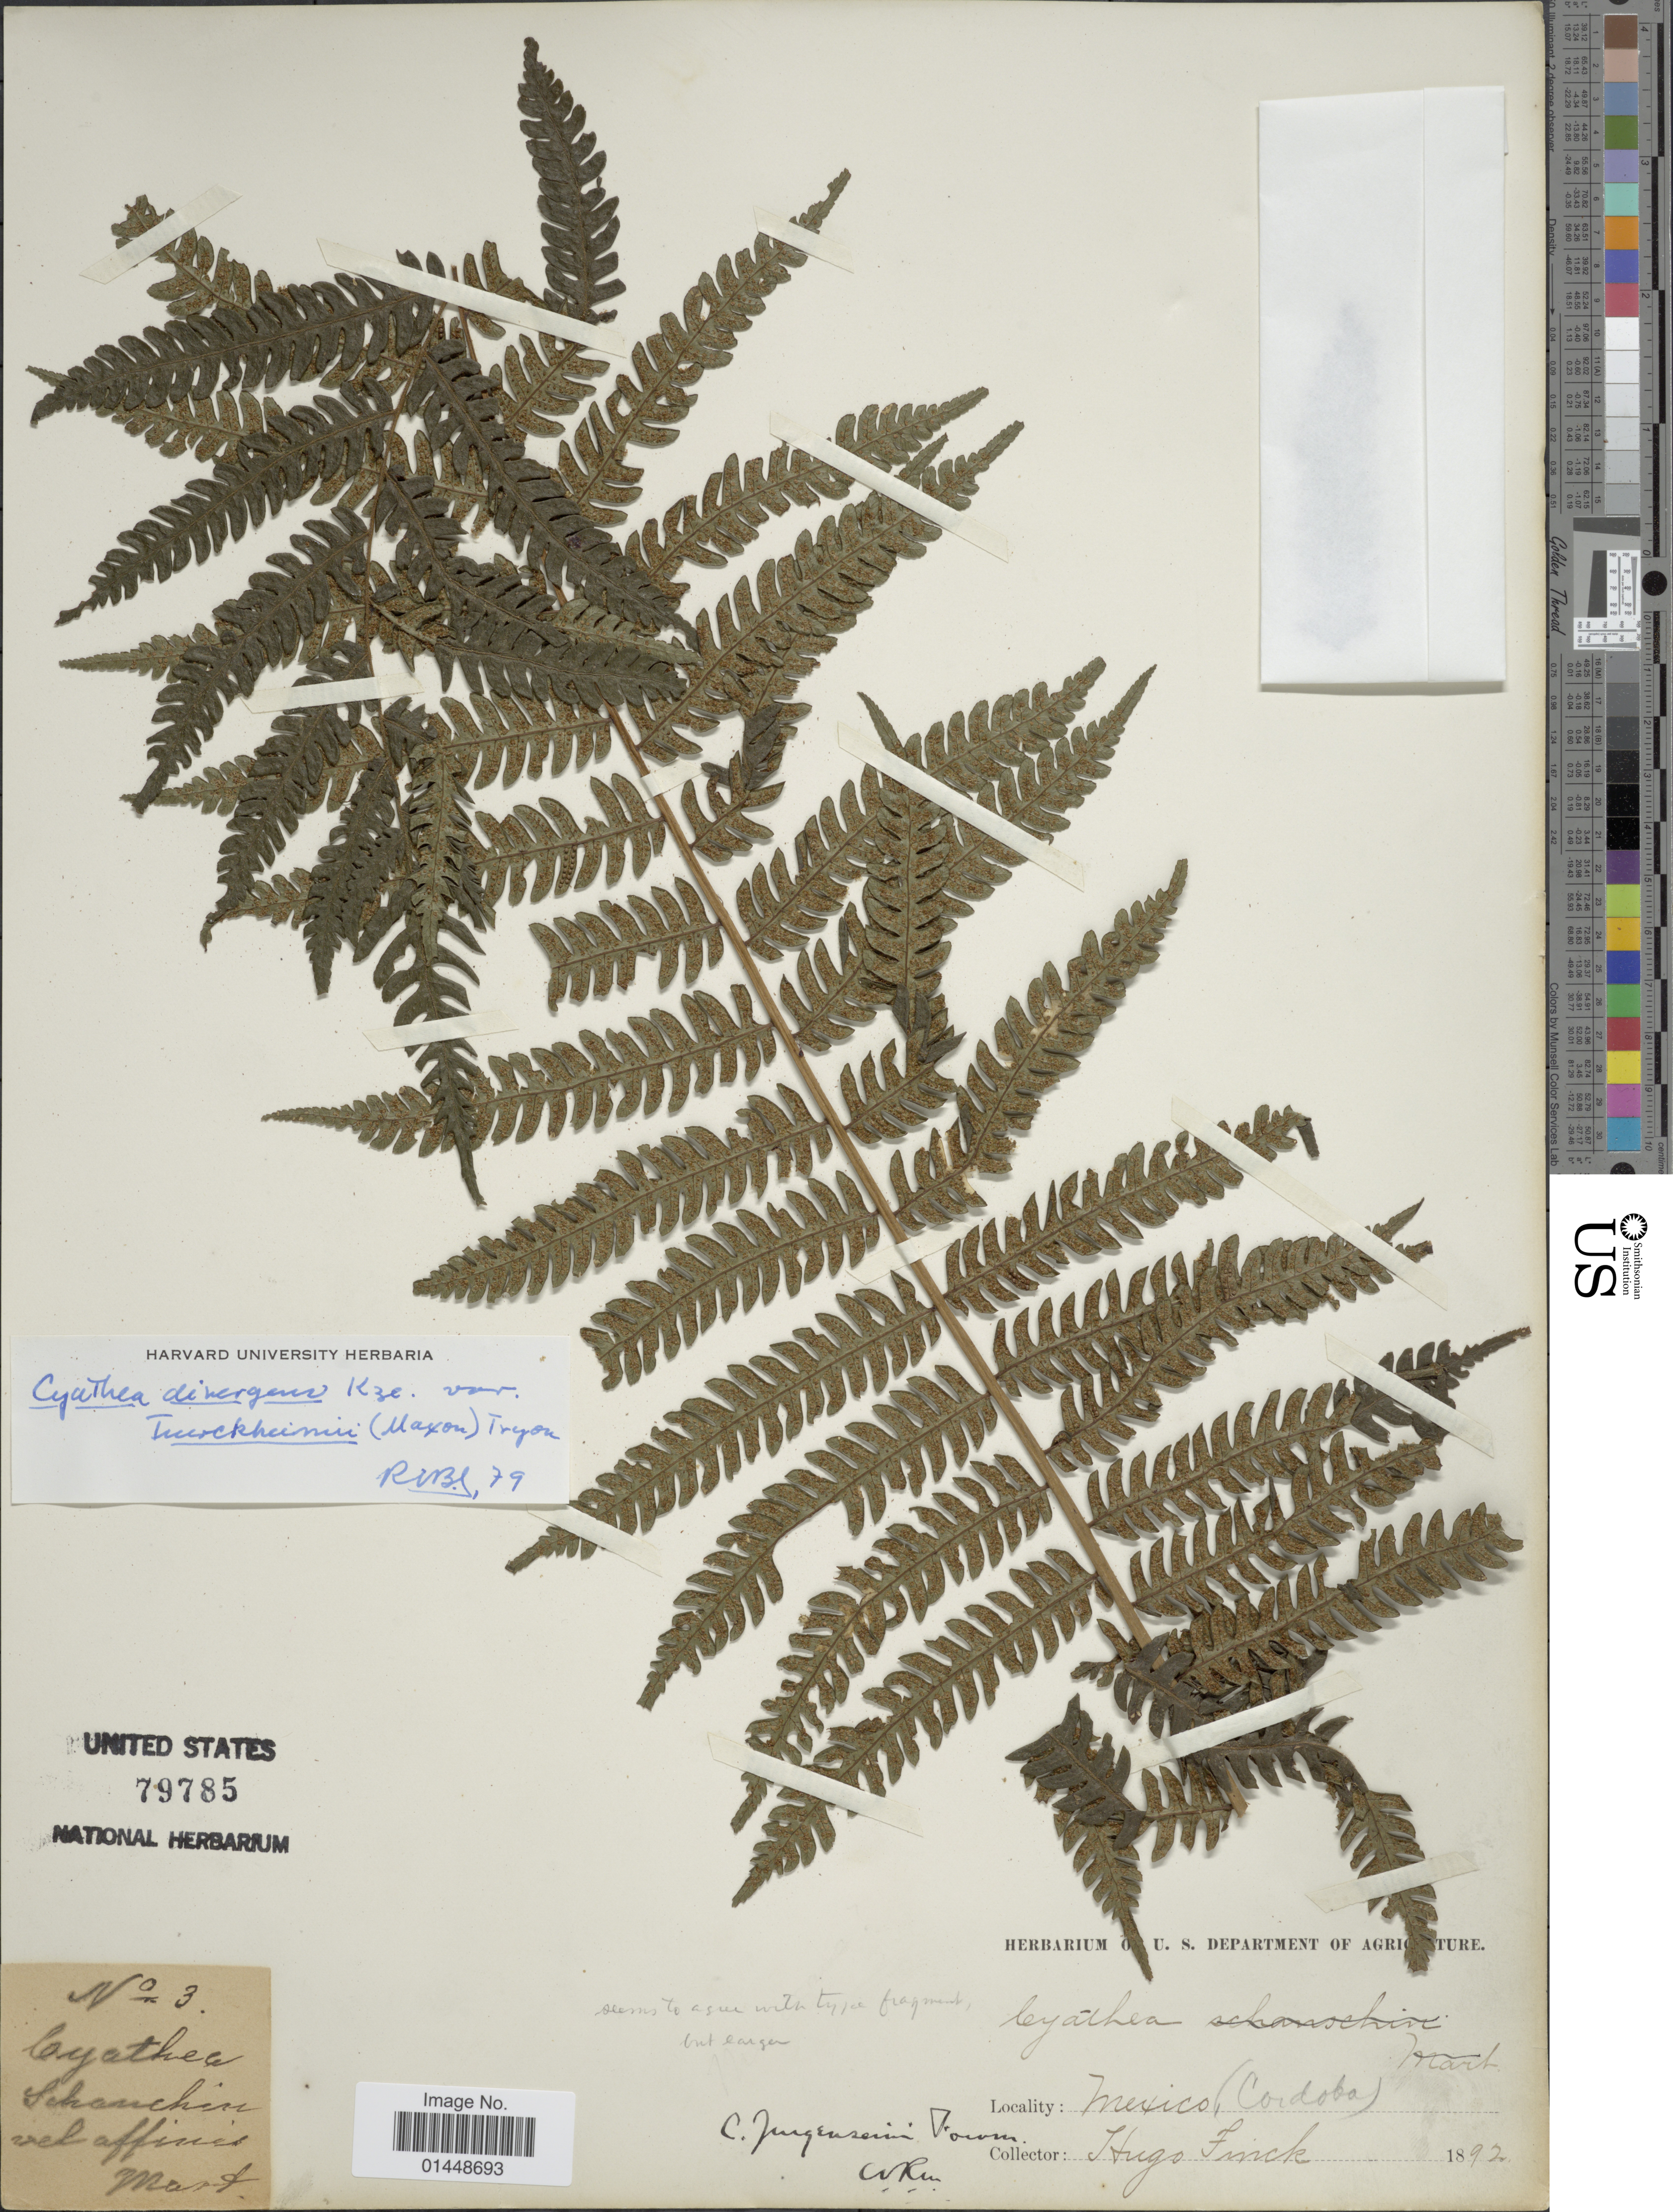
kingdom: Plantae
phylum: Tracheophyta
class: Polypodiopsida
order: Cyatheales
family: Cyatheaceae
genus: Cyathea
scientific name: Cyathea divergens var. tuerckheimii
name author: (Maxon) R.M. Tryon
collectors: H. Finck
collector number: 3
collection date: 1892-03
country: Mexico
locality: Cordoba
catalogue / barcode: US 79785